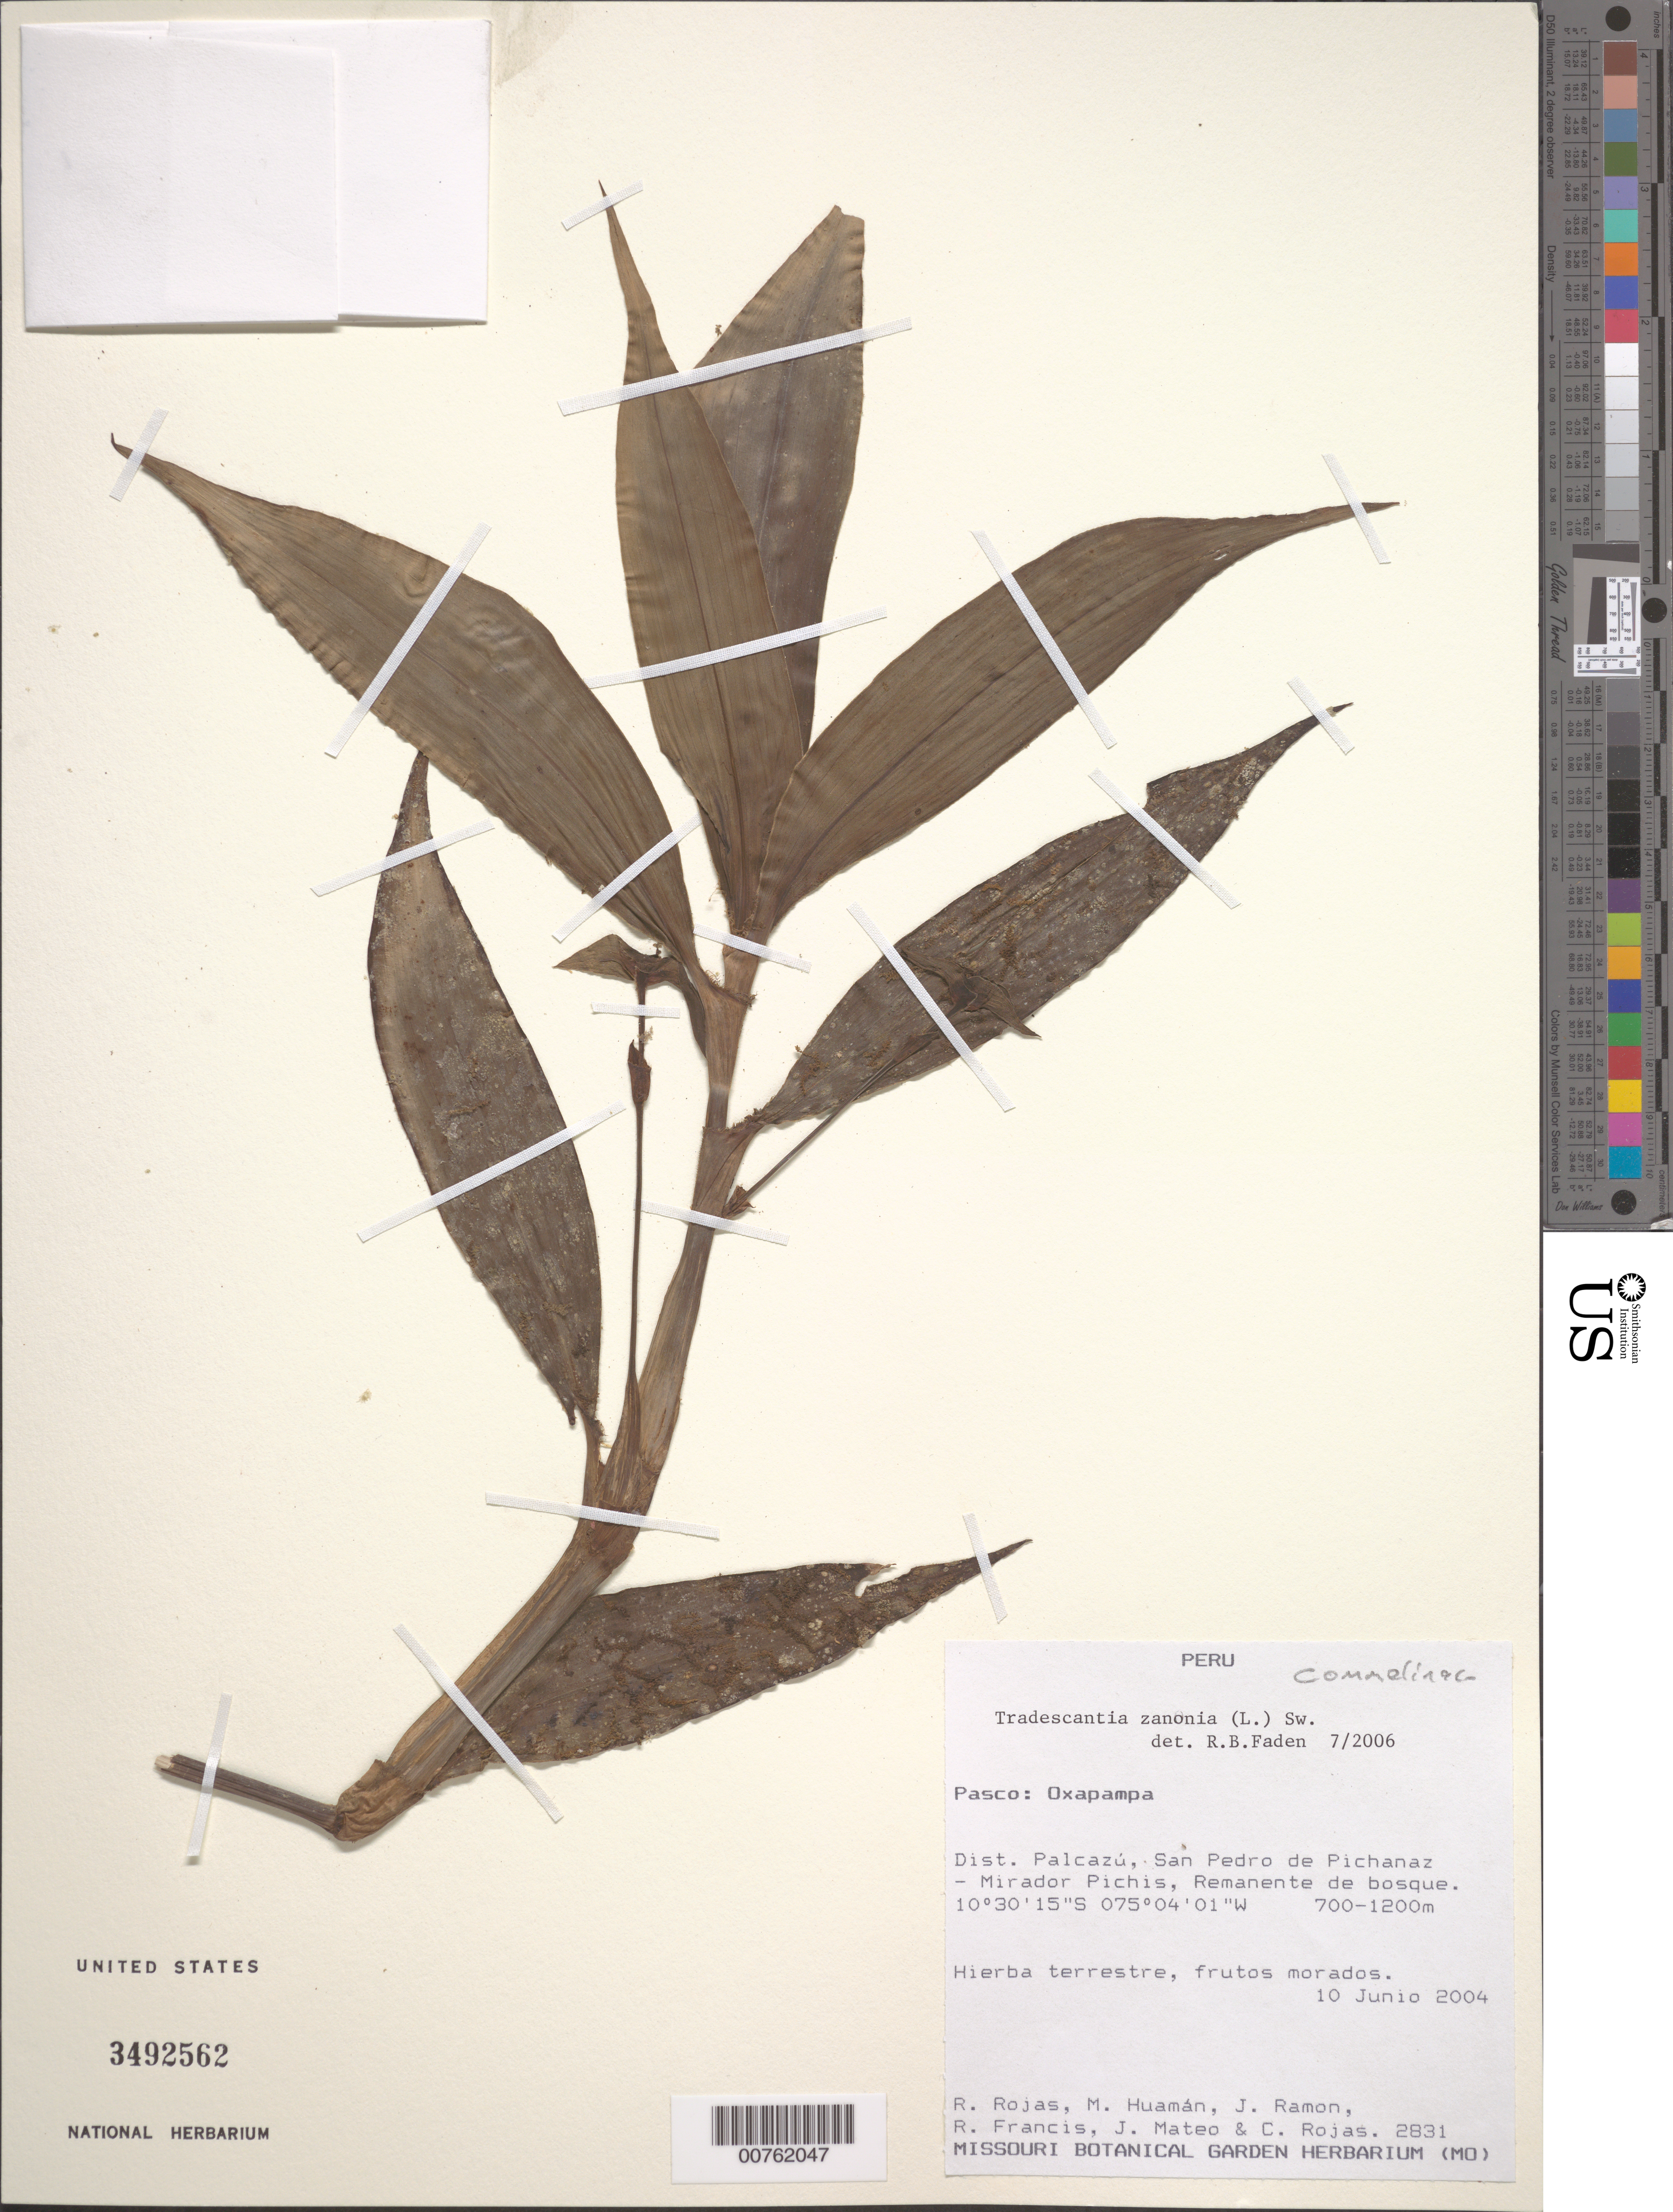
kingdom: Plantae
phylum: Tracheophyta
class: Liliopsida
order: Commelinales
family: Commelinaceae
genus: Tradescantia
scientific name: Tradescantia zanonia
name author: (L.) Sw.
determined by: Faden, Robert B., (US), Smithsonian Institution - National Museum of Natural History (UNITED STATES)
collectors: R. Rojas et al.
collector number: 2831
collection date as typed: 10 Jun 2004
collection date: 2004-06-10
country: Peru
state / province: Pasco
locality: Oxapampa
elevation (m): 700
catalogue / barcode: US 3492562